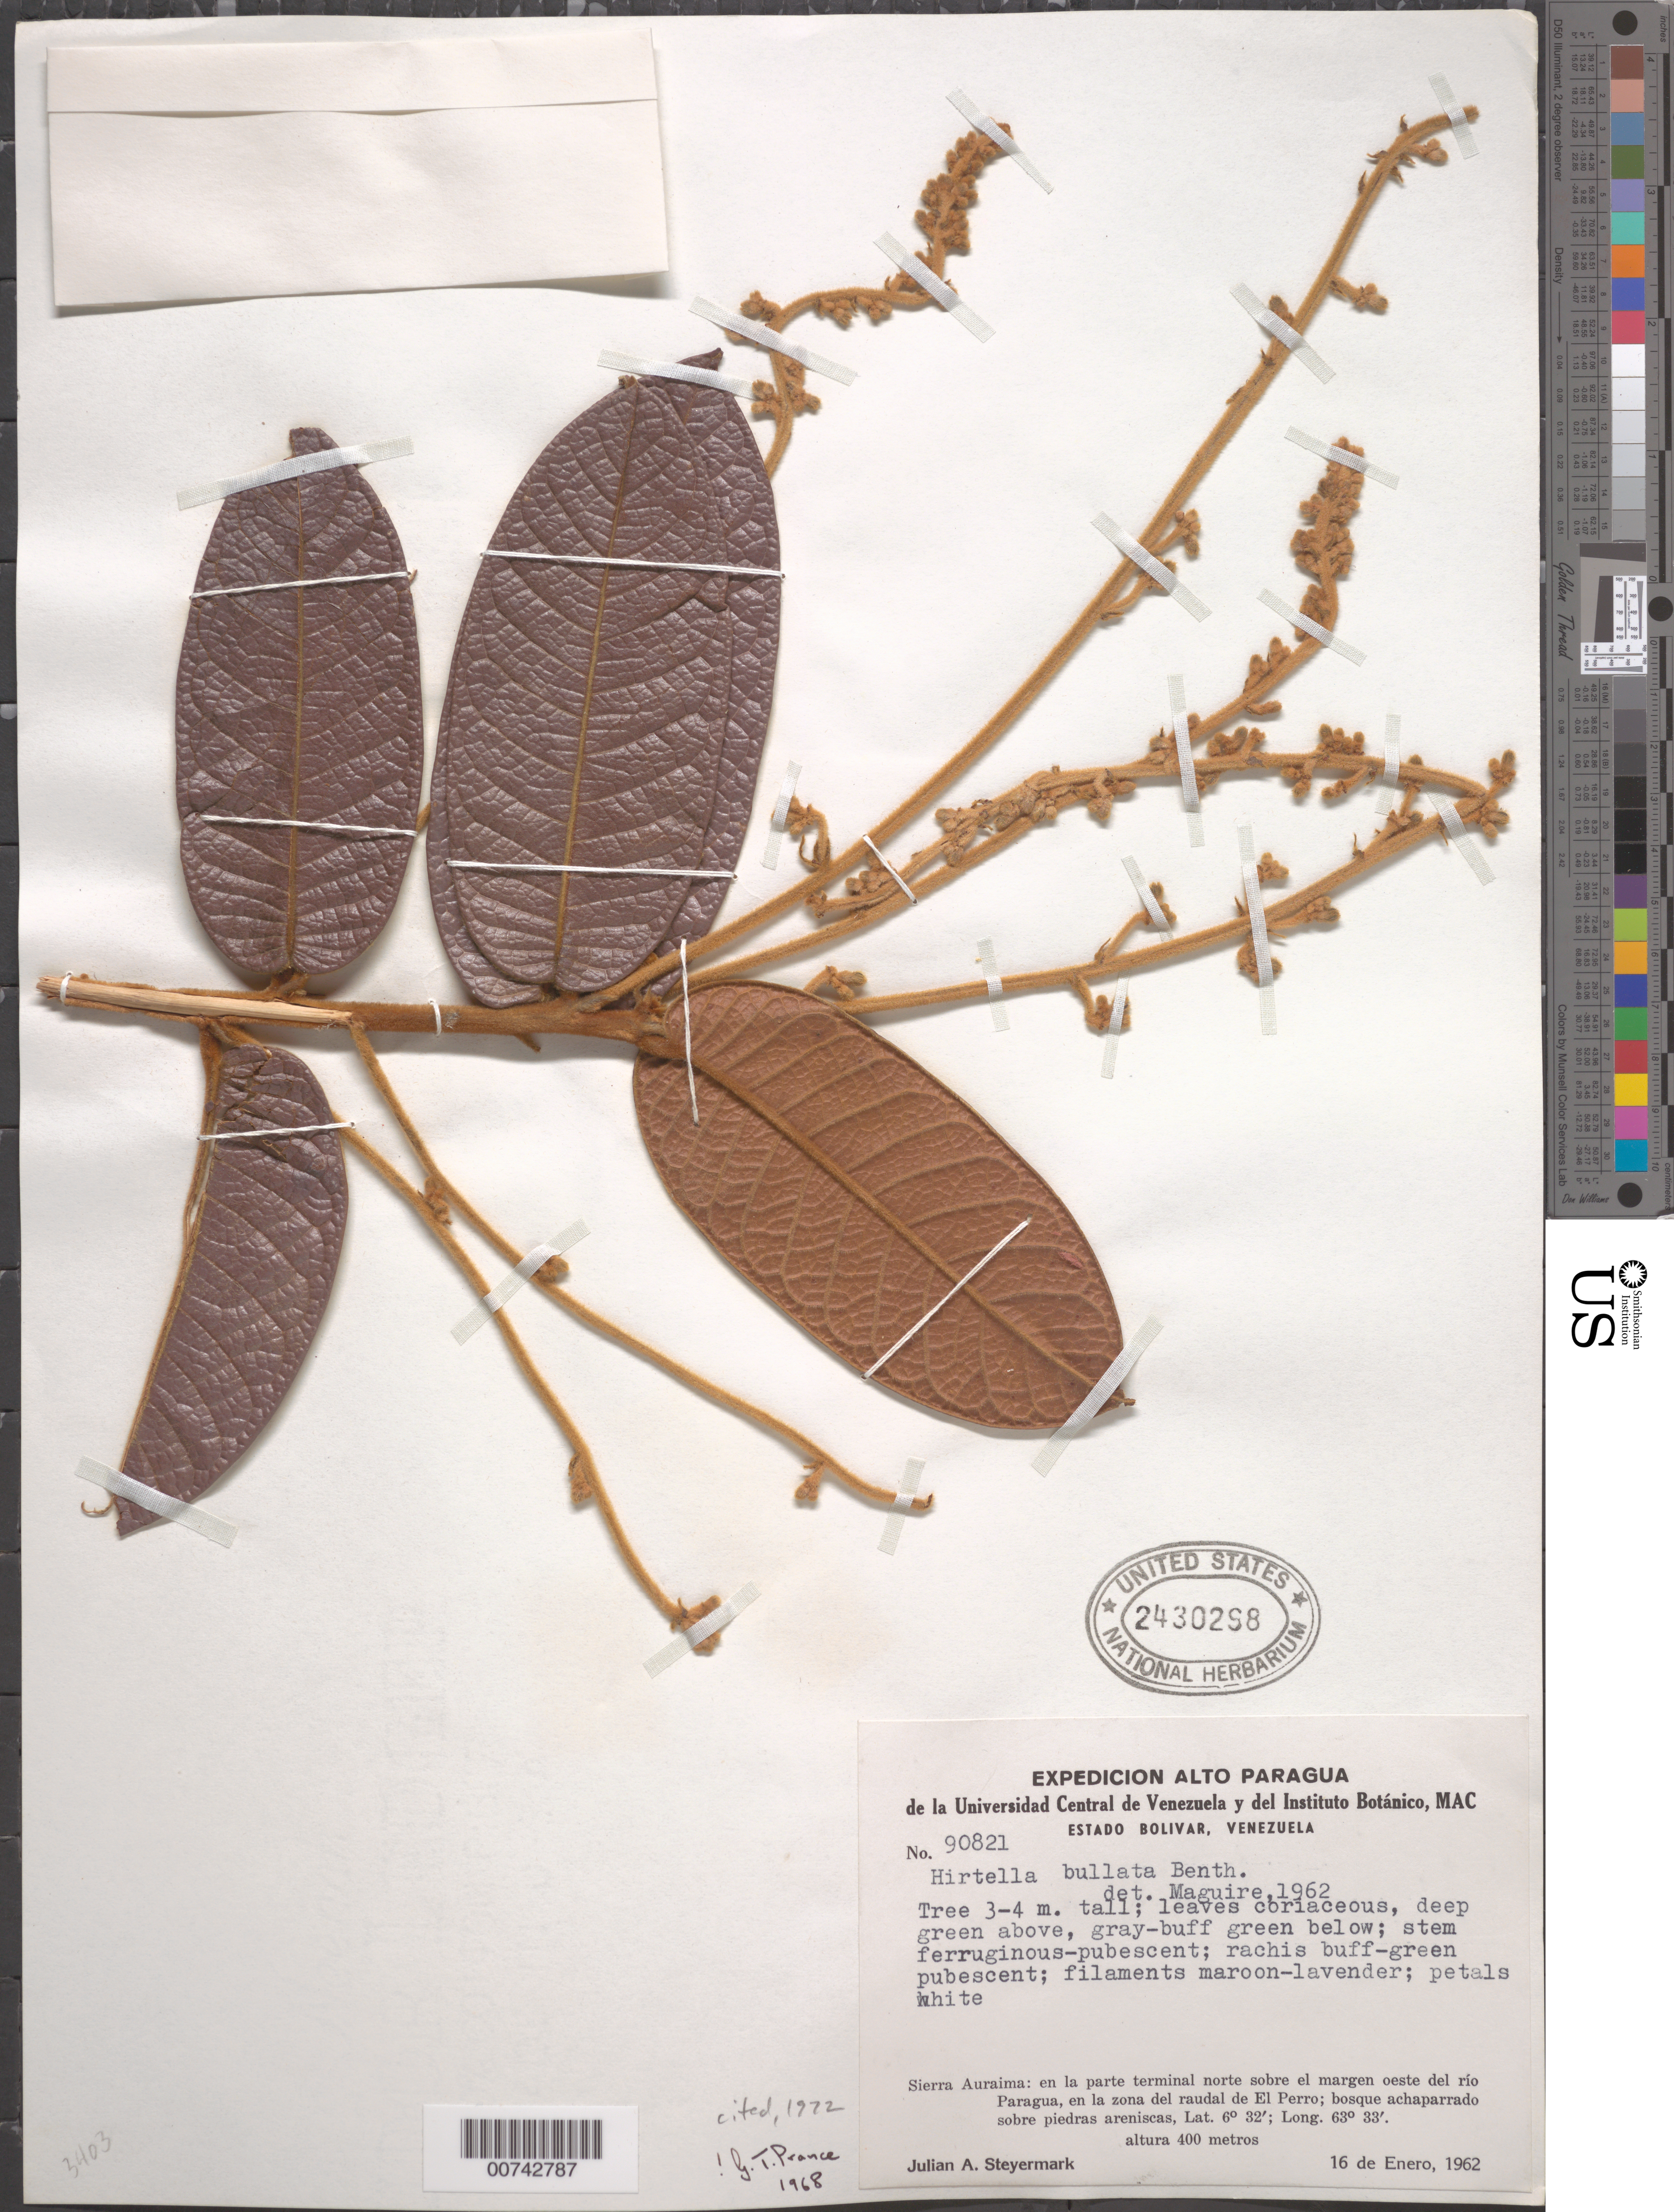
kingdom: Plantae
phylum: Tracheophyta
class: Magnoliopsida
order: Malpighiales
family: Chrysobalanaceae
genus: Hirtella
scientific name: Hirtella bullata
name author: Benth.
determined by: Prance, G. T.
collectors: J. Steyermark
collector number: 90821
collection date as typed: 16-Jan-62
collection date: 1962-01-16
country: Venezuela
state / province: Bolívar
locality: Sierra Auraima, parte terminal norte sobre el margen W of Río Paragua, en la zona del raudal de El Perro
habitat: Bosque achaparrado sobre piedras areniscas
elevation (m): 400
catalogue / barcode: US 2430298